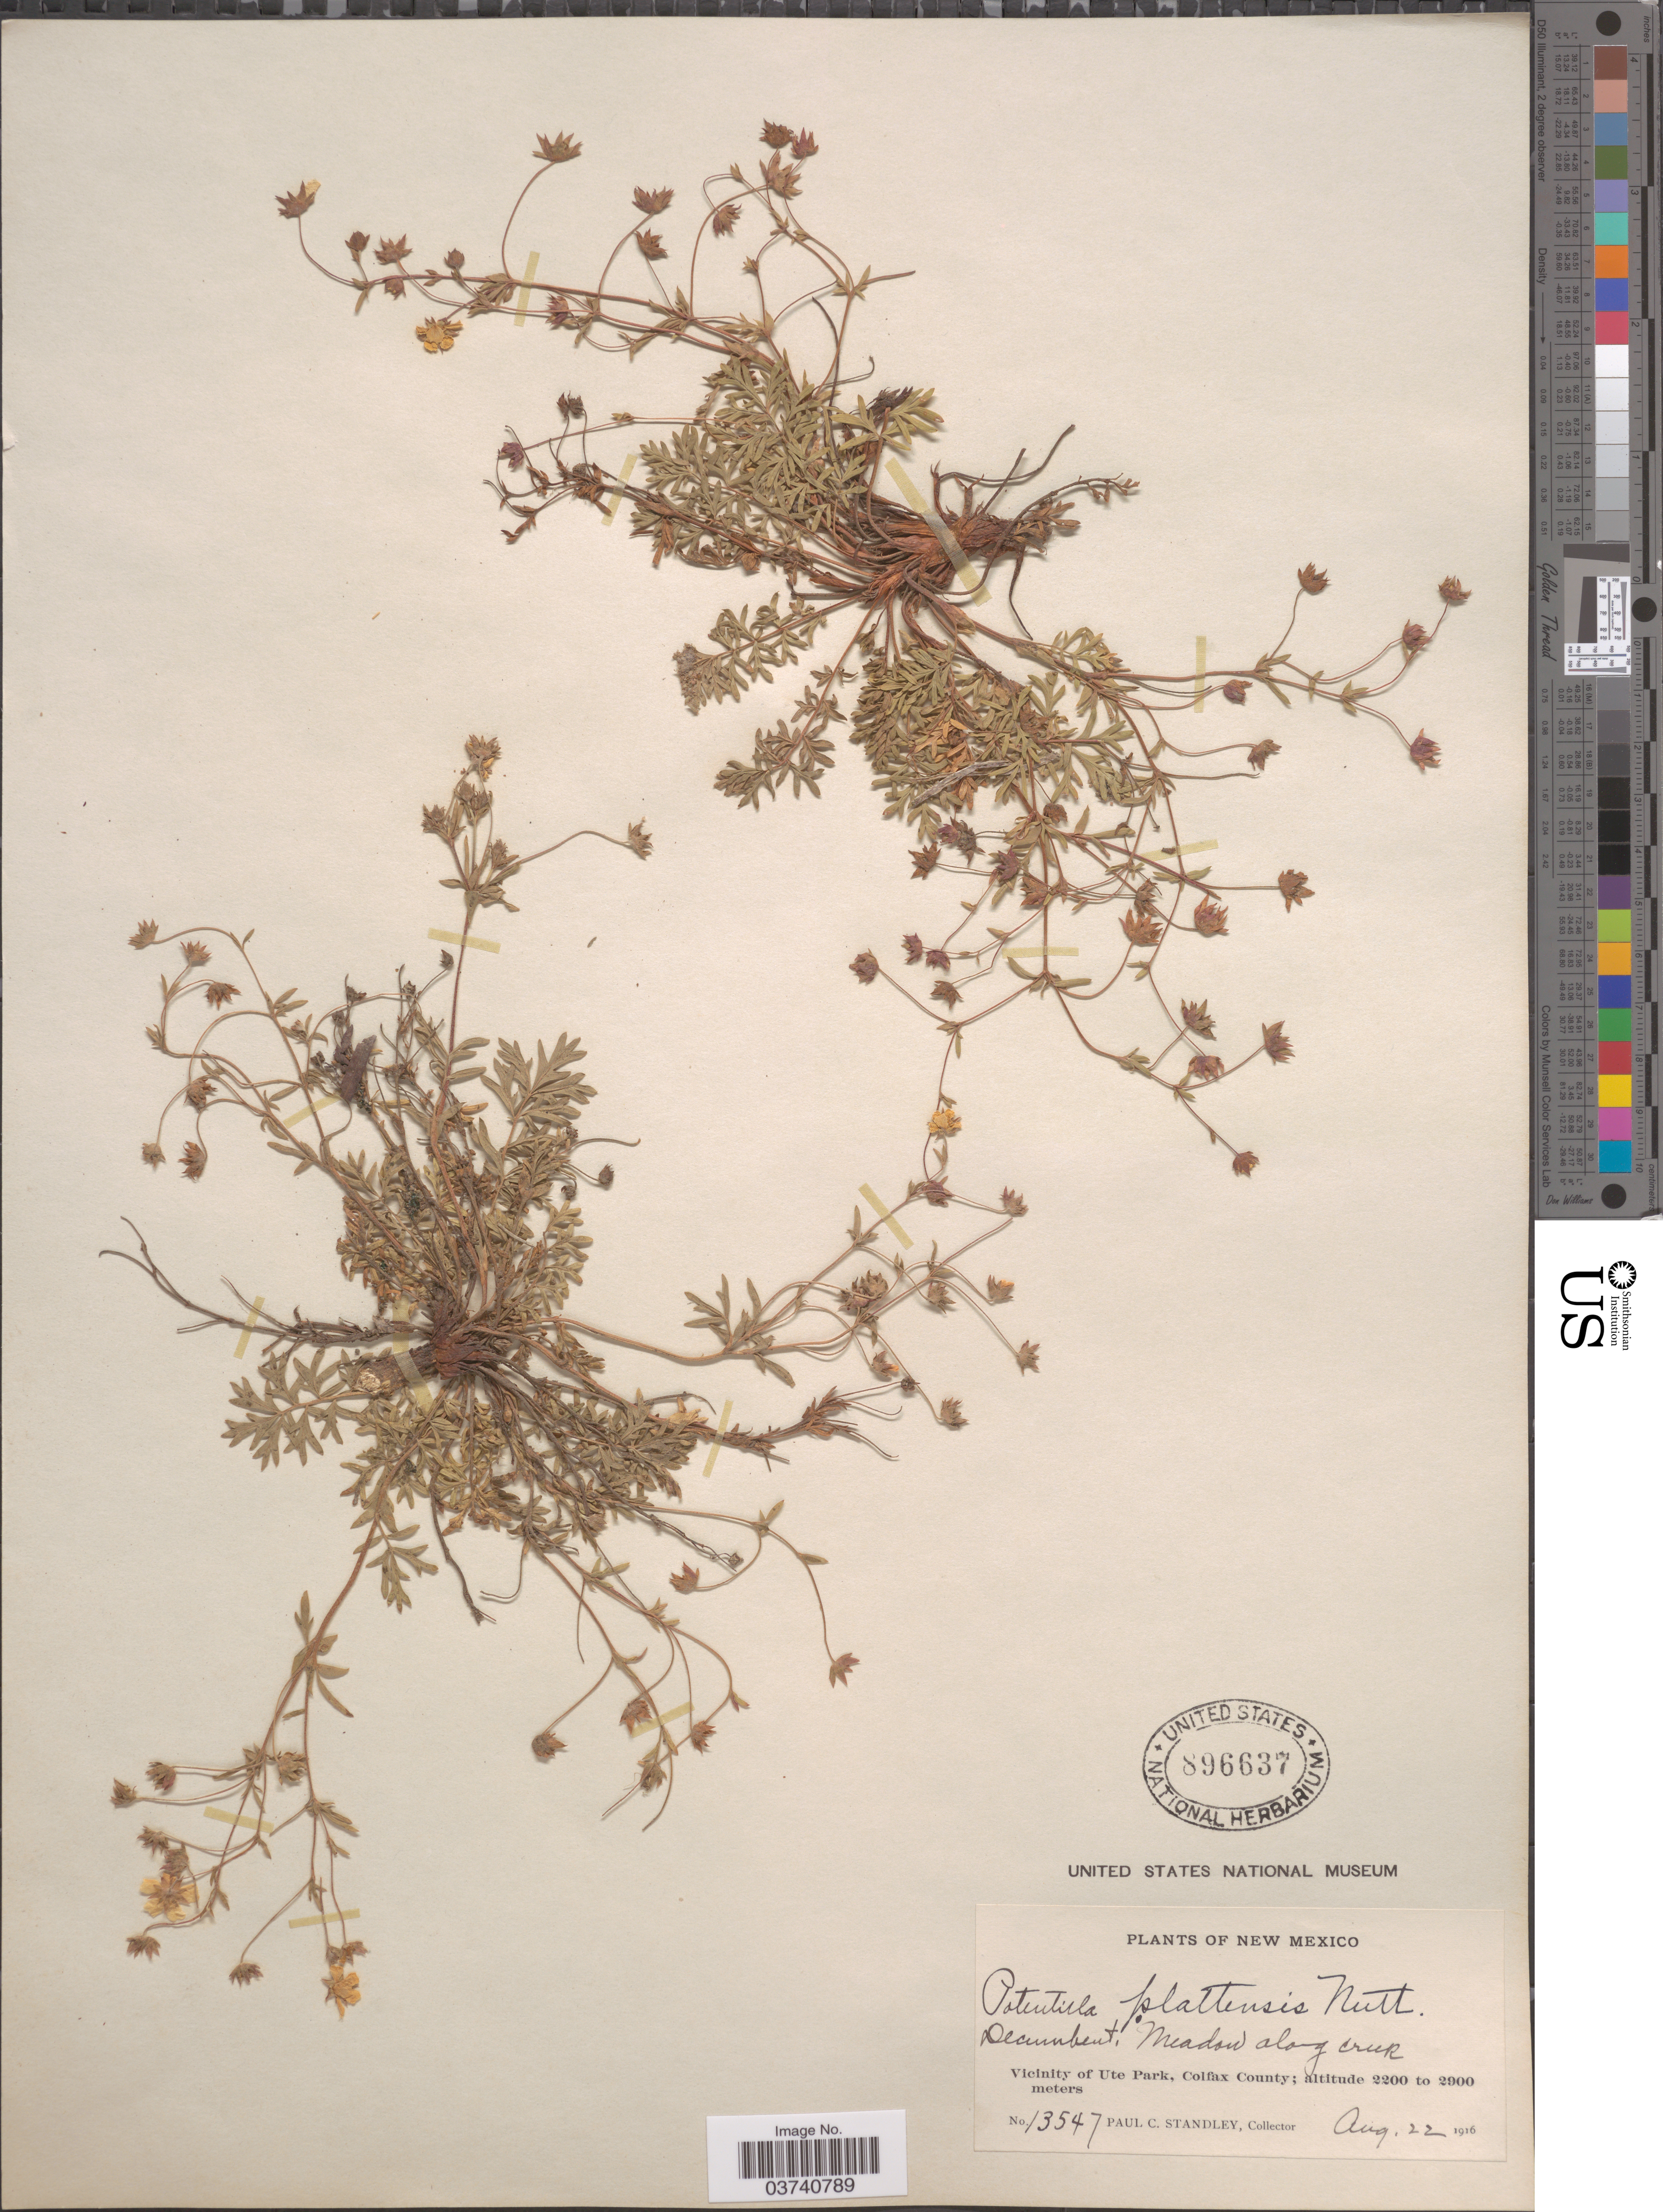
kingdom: Plantae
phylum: Tracheophyta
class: Magnoliopsida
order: Rosales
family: Rosaceae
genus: Potentilla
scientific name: Potentilla plattensis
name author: Nutt.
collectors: P. C. Standley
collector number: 13547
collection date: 1916-08-22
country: United States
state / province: New Mexico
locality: Meadow along creek. Vicinity of Ute Park, Colfax County.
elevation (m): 2200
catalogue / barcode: US 896637